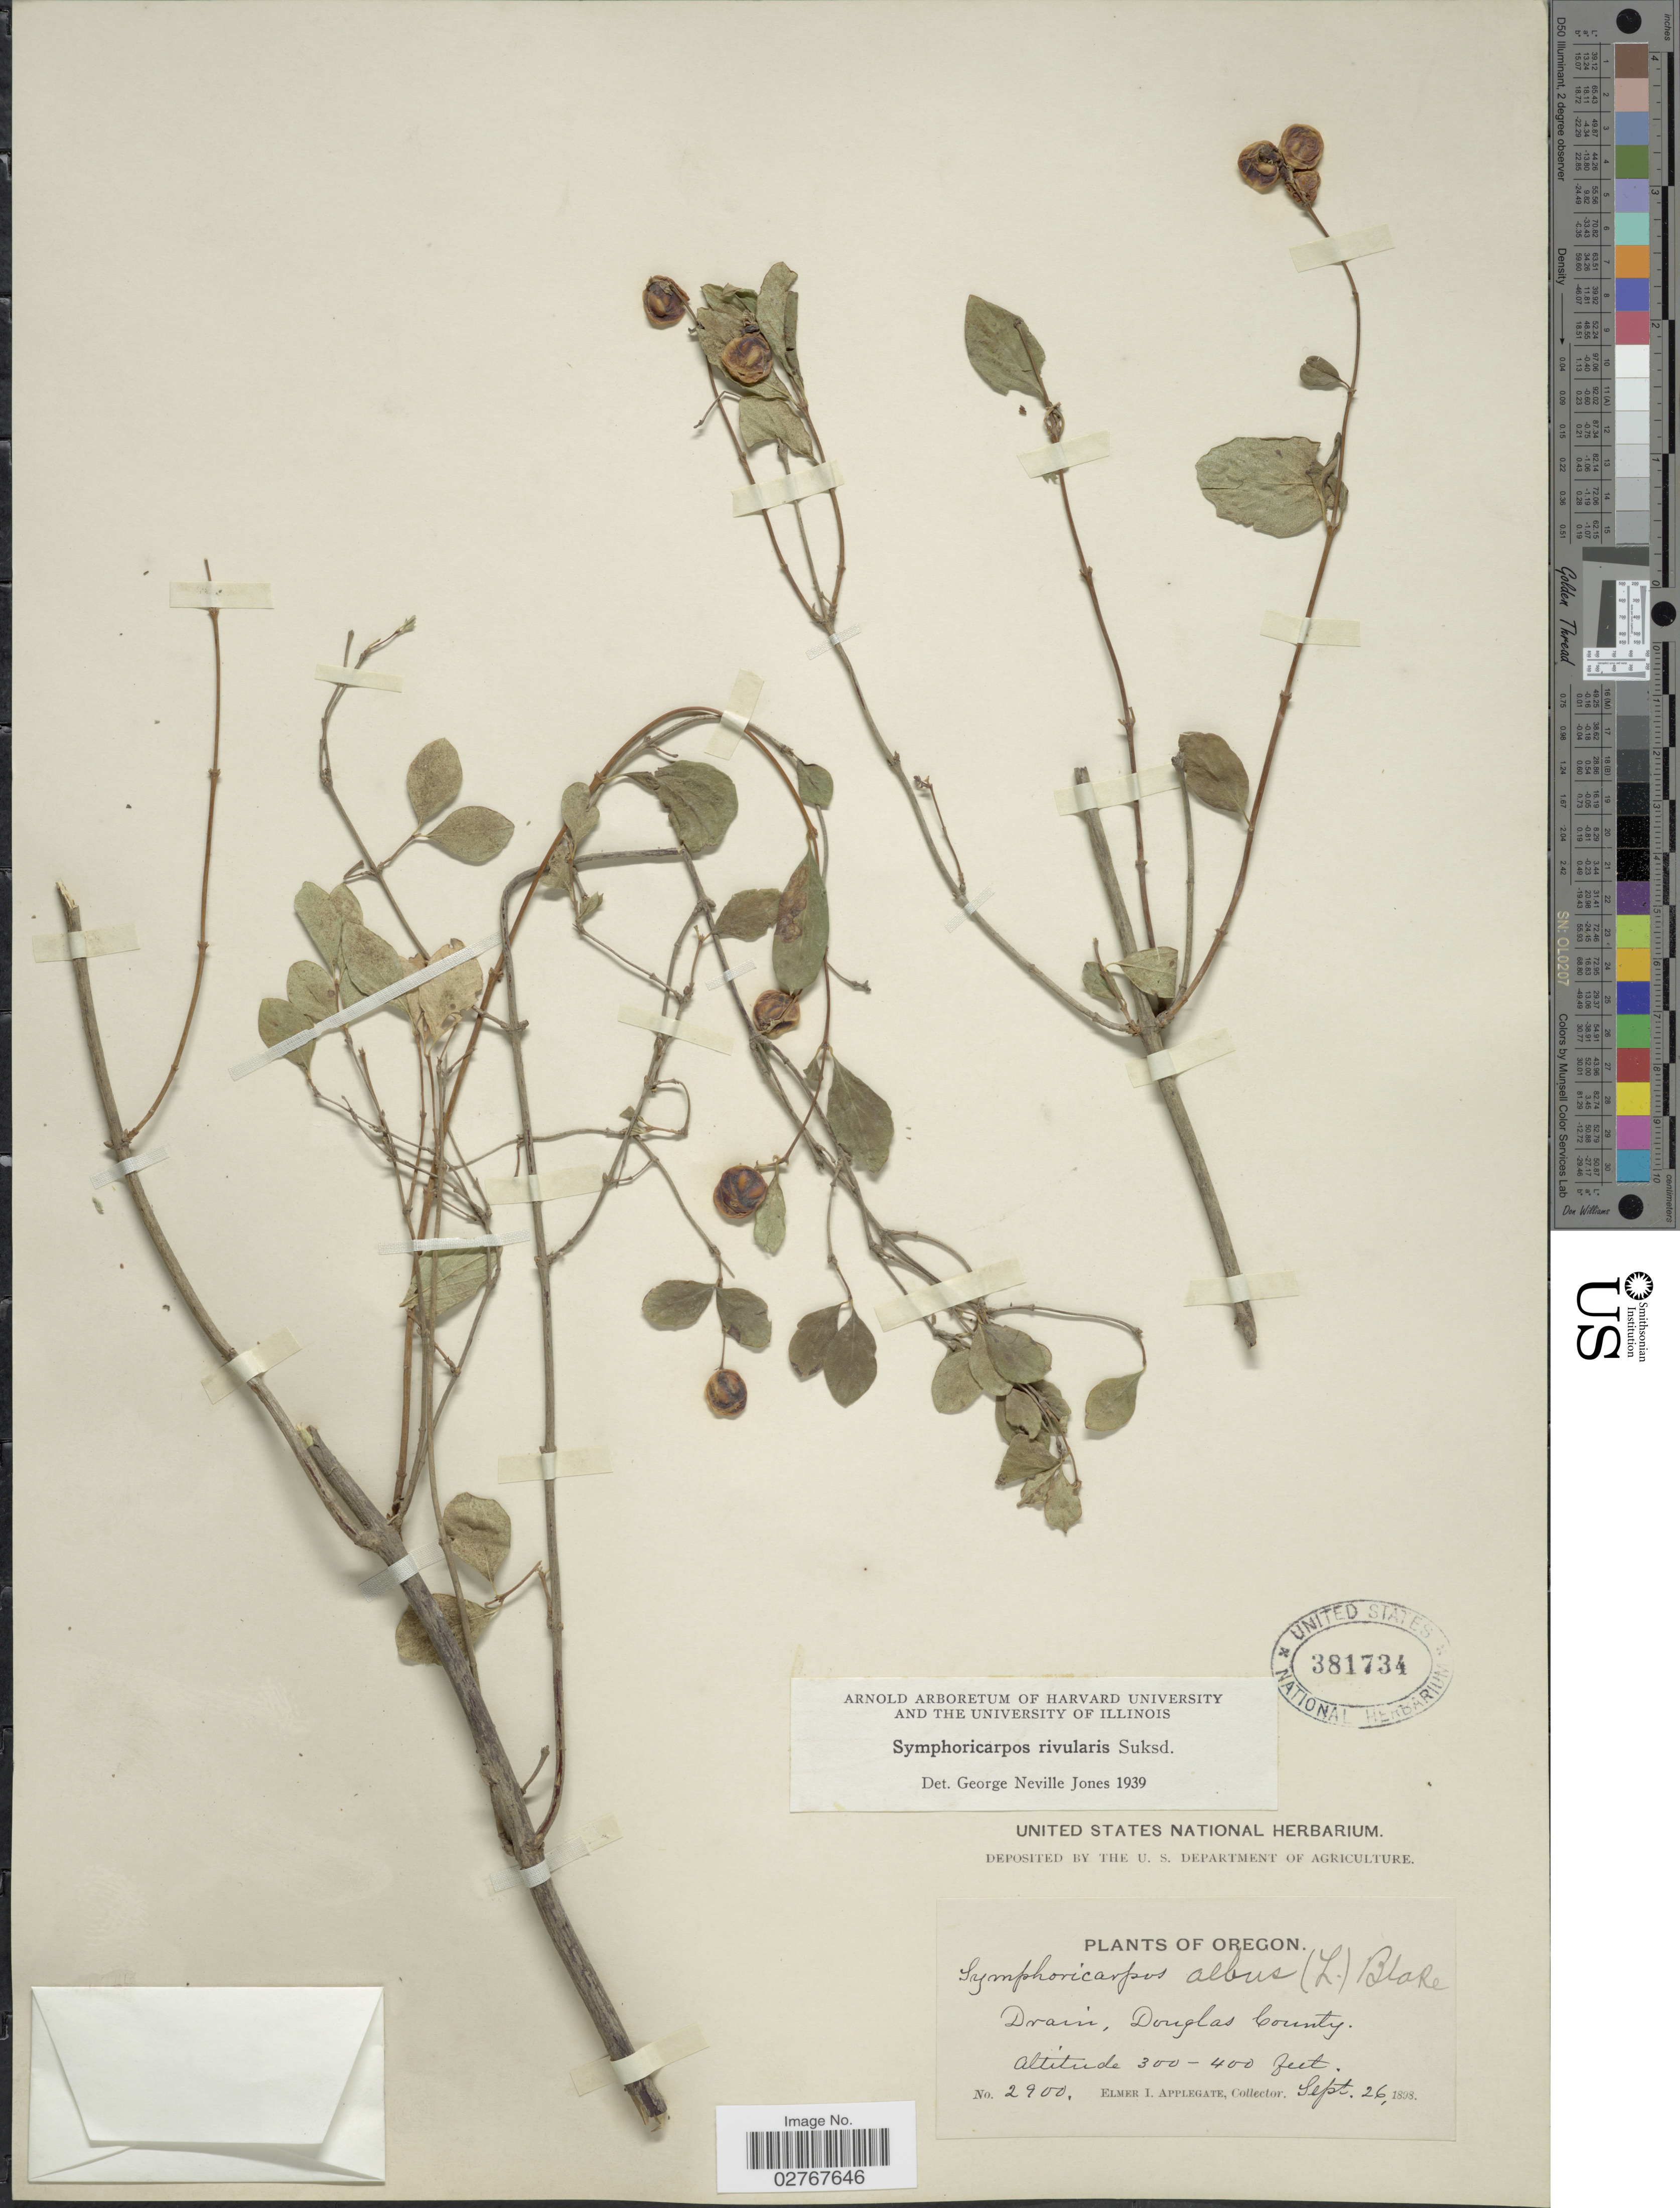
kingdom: Plantae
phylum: Tracheophyta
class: Magnoliopsida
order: Dipsacales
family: Caprifoliaceae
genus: Symphoricarpos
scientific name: Symphoricarpos rivularis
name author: Suksd.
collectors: E. I. Applegate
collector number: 2900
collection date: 1898-09-26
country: United States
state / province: Oregon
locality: Drain, Douglas County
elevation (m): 91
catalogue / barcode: US 381734